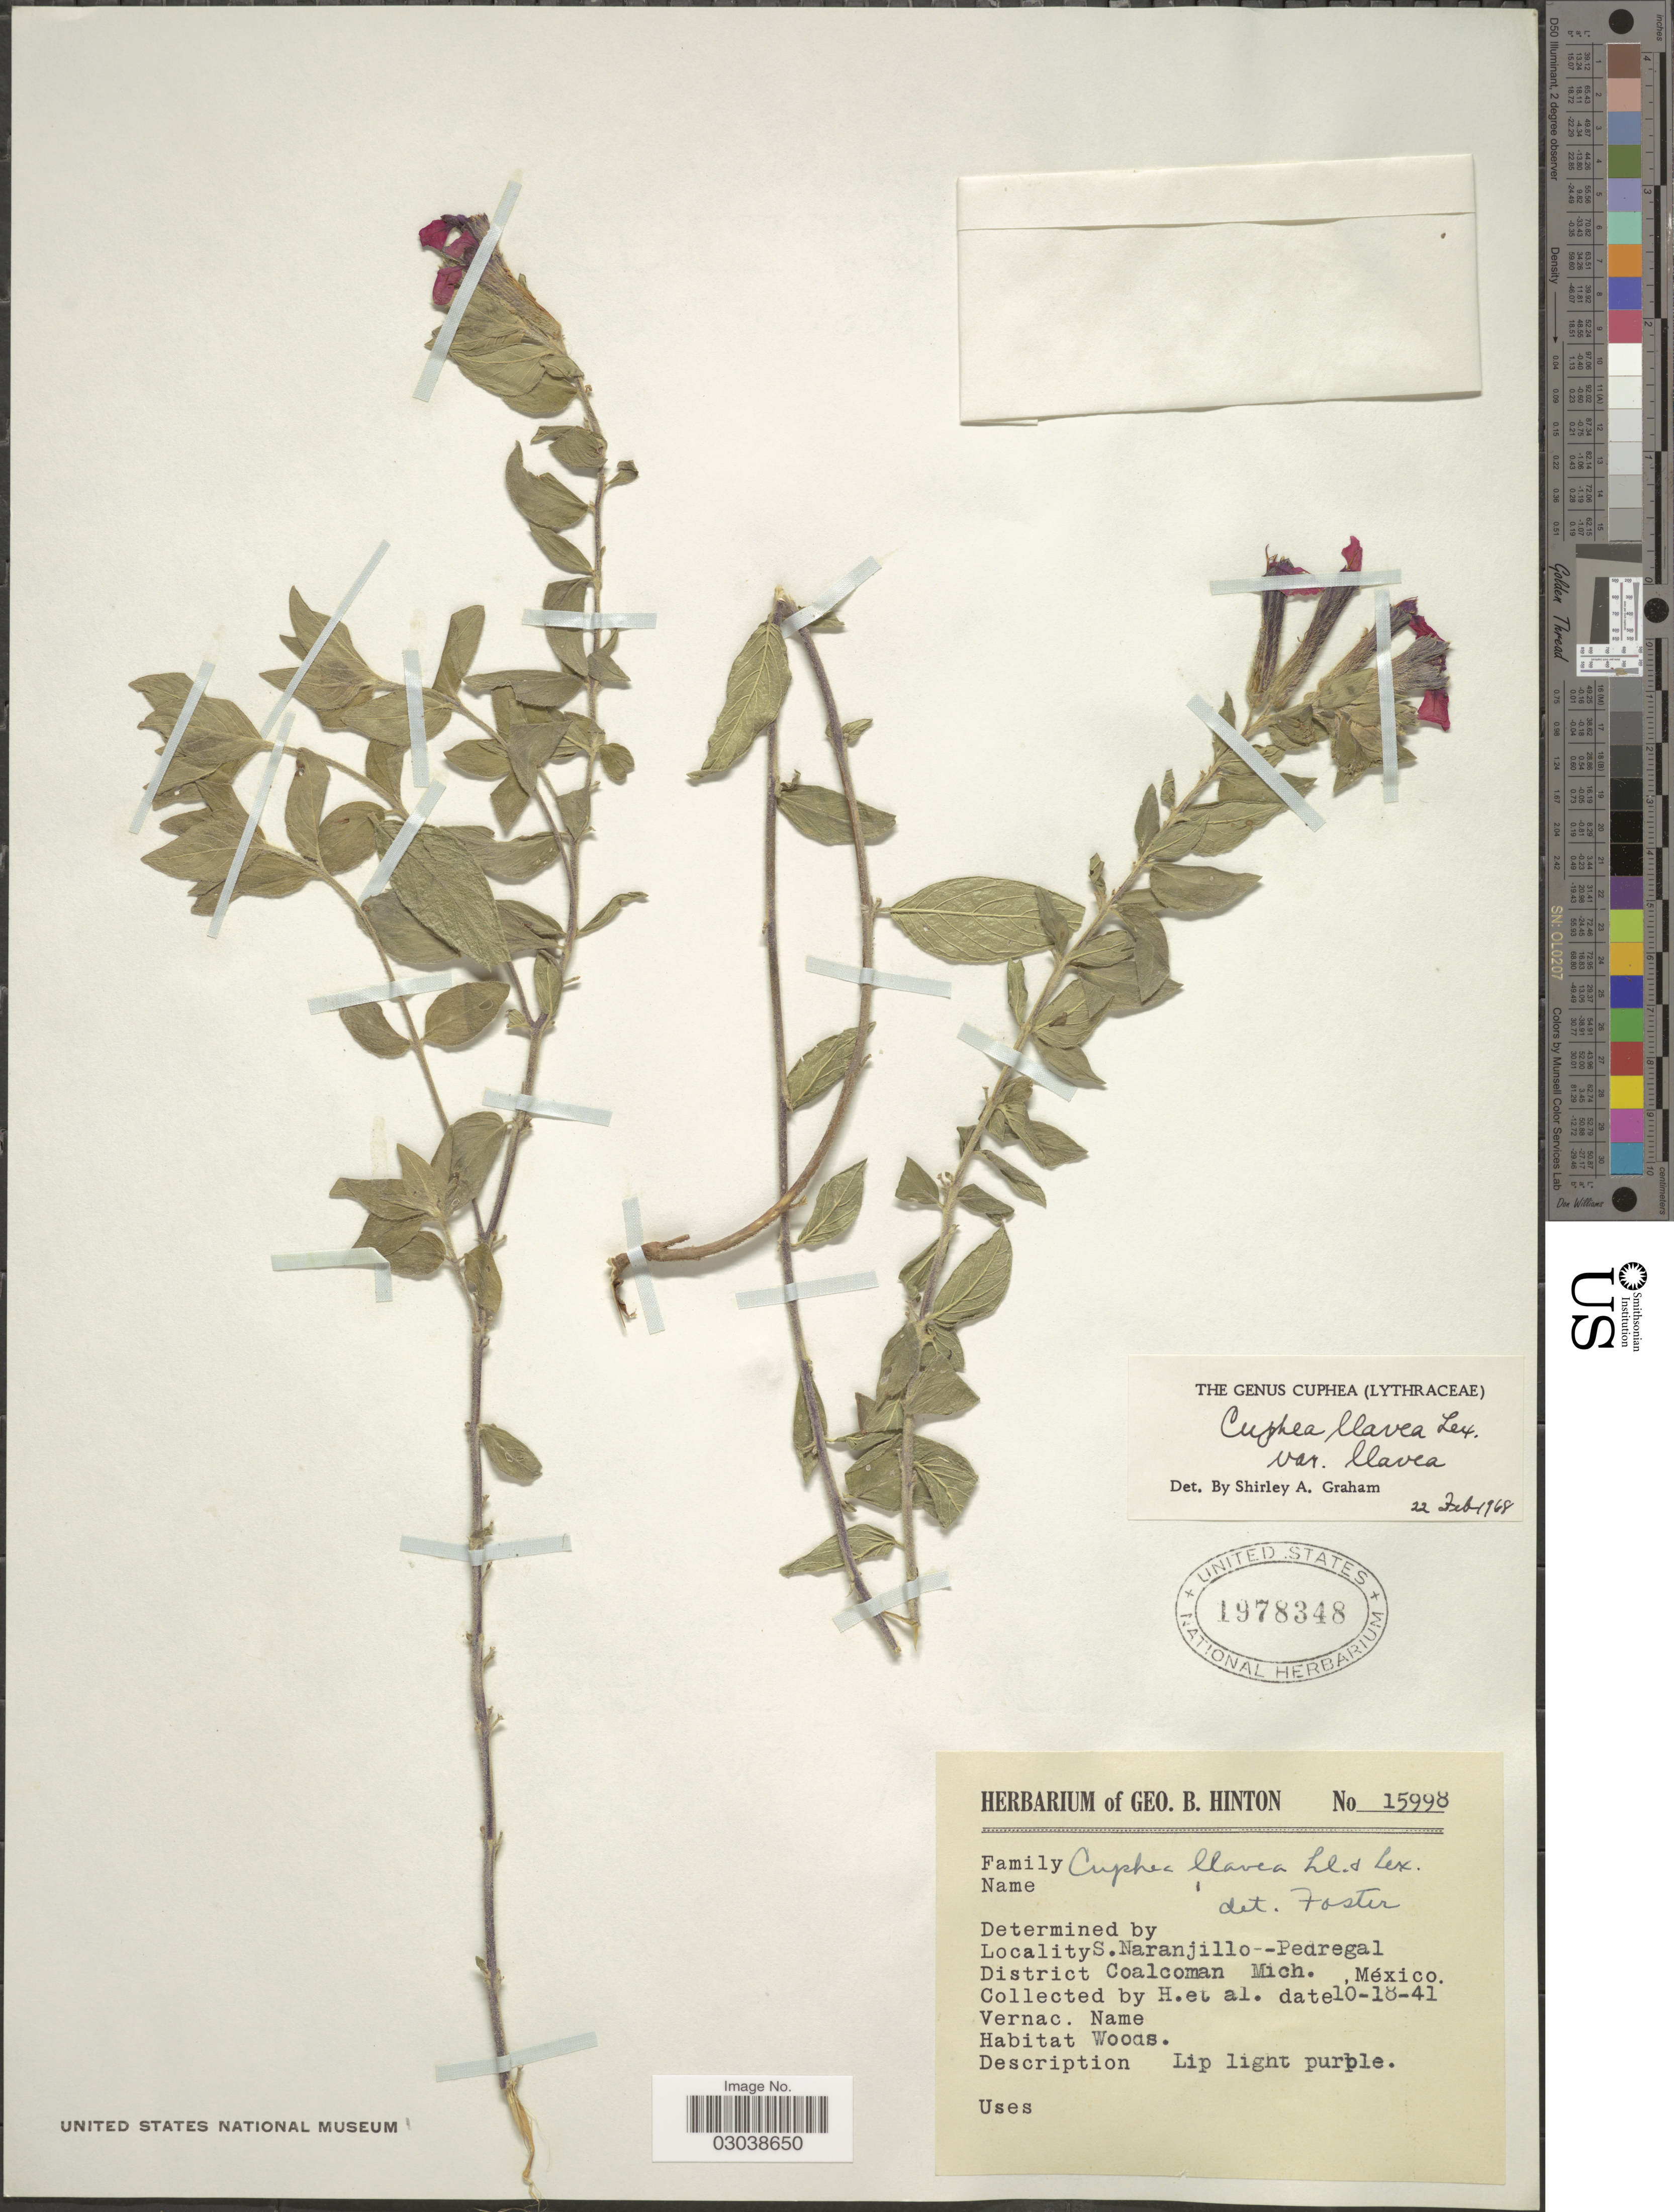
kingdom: Plantae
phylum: Tracheophyta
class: Magnoliopsida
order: Myrtales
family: Lythraceae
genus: Cuphea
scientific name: Cuphea llavea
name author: Lex.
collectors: G. B. Hinton & et al.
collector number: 15998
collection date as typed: Transcribed d/m/y: 18/10/41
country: Mexico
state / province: Michoacán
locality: S. Naranjillo-Pedregal, District Coalcoman Mich.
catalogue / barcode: US 1978348